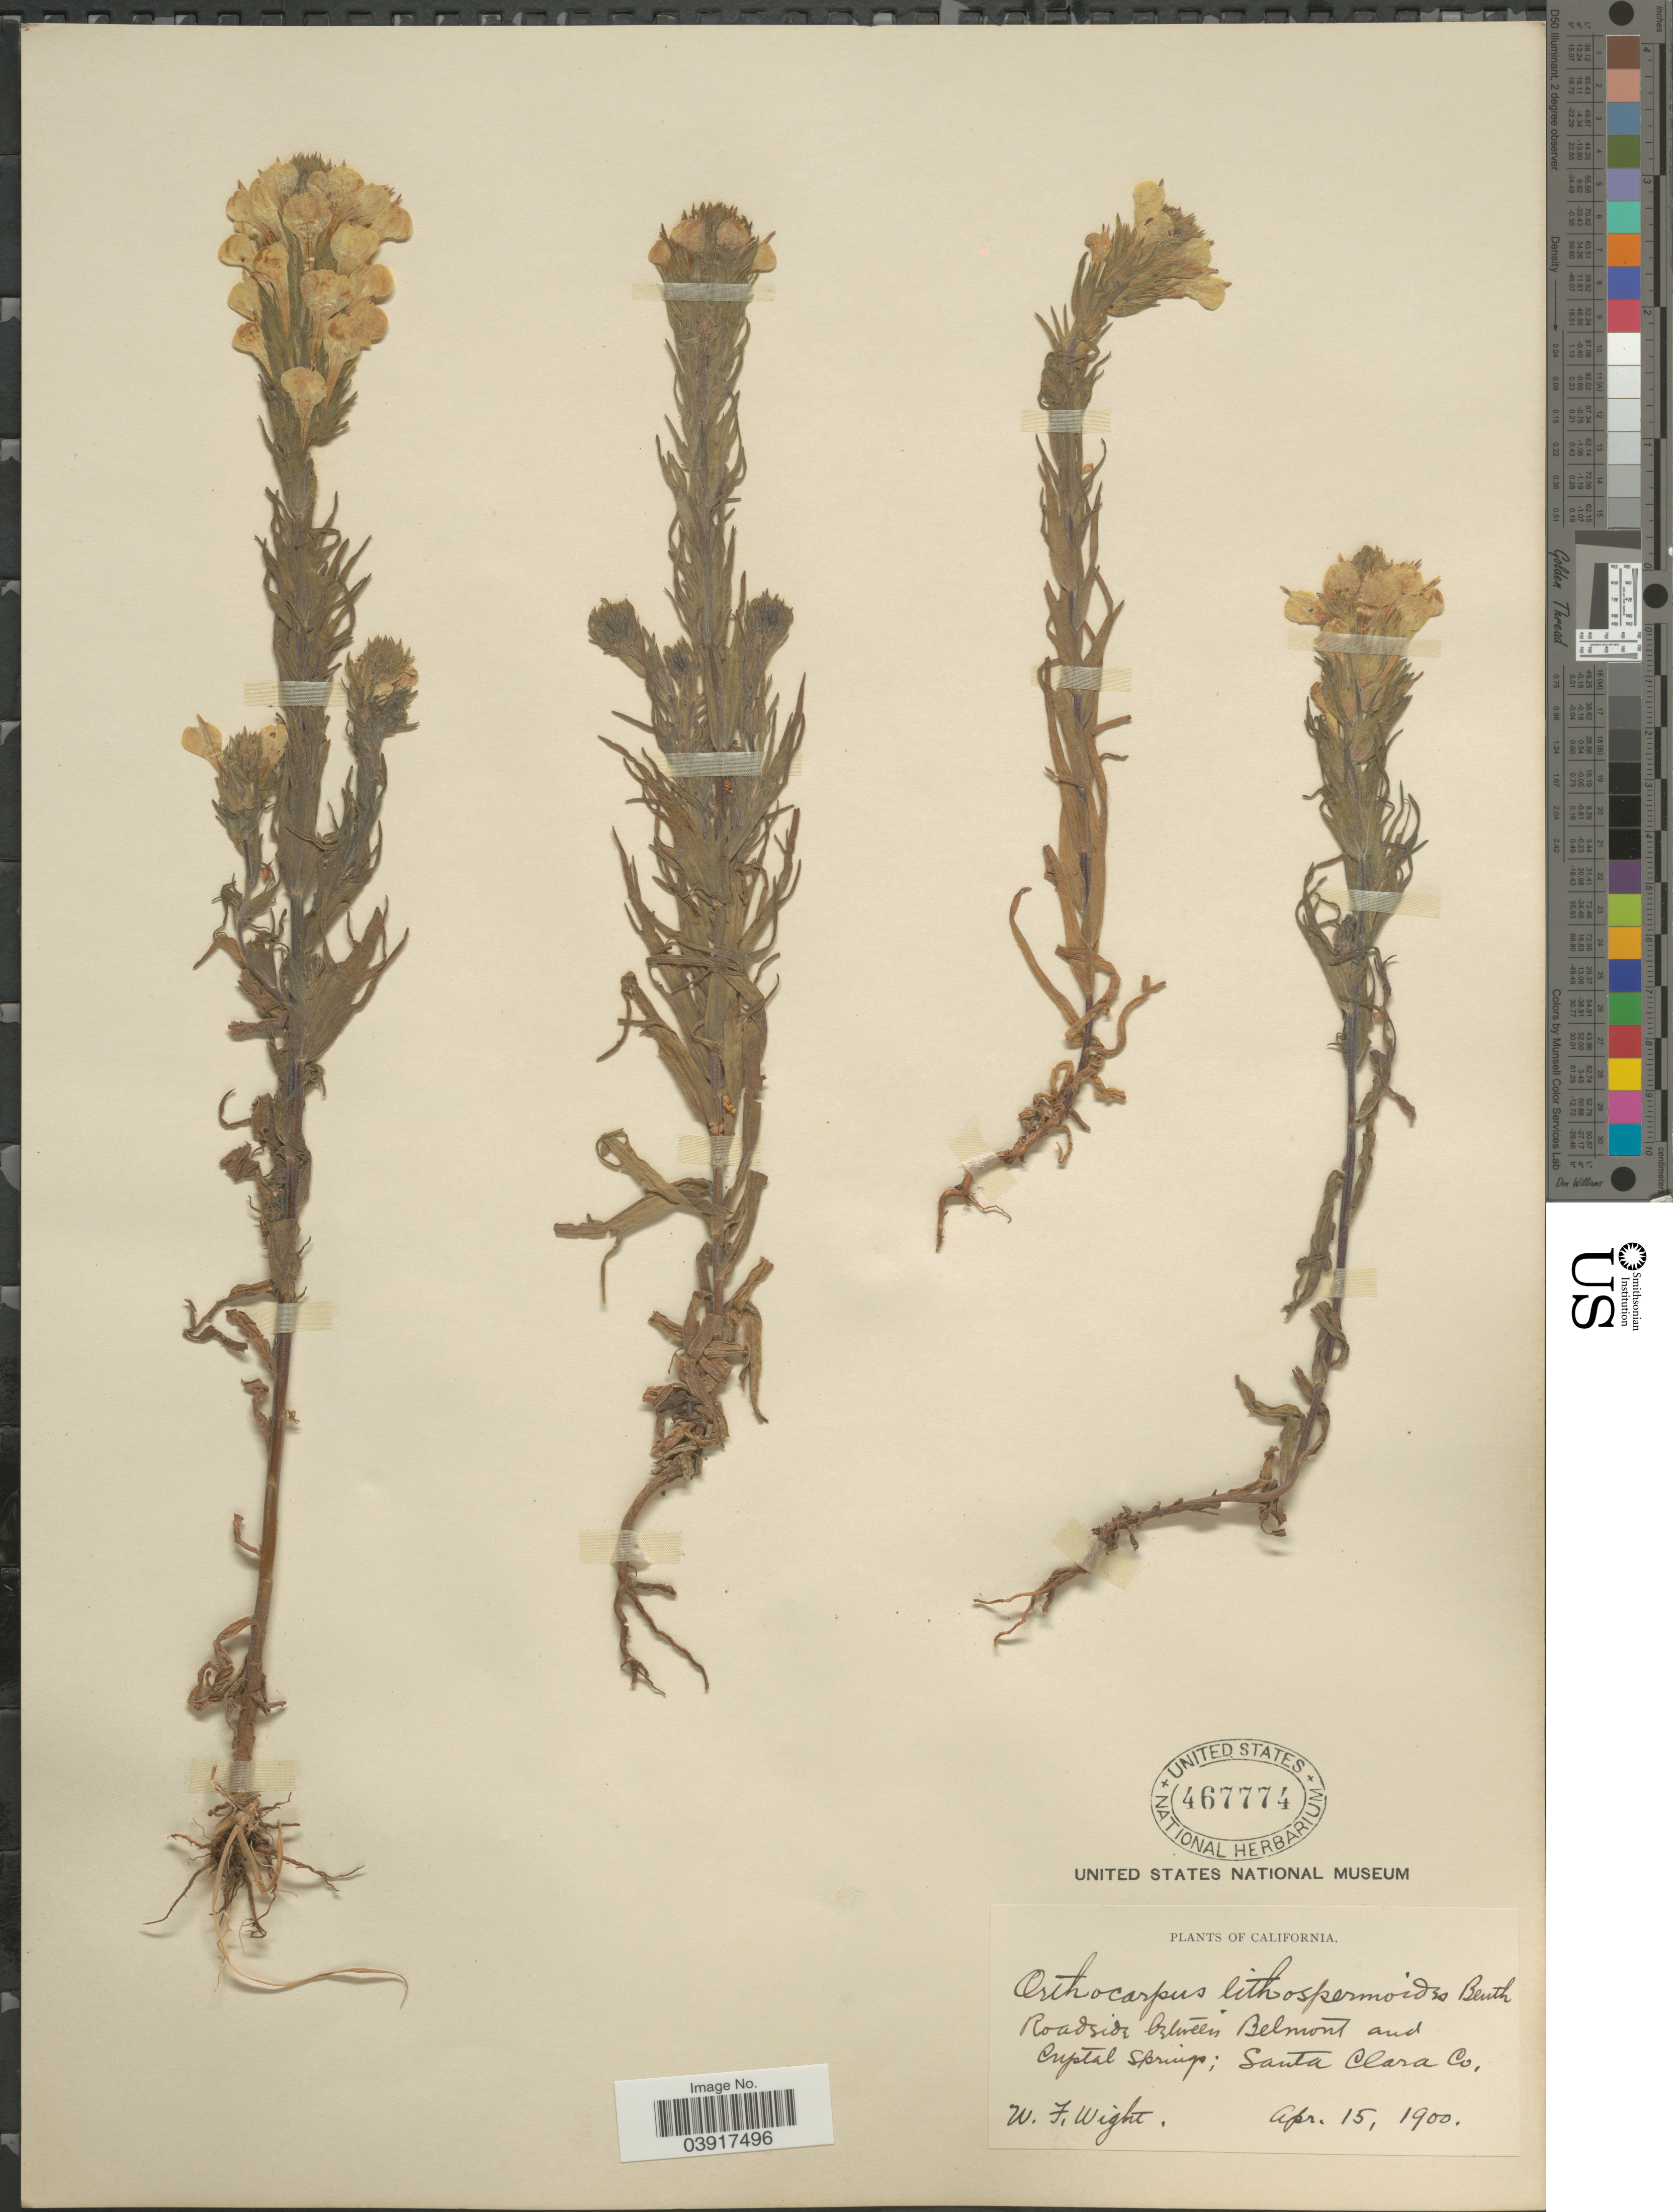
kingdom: Plantae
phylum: Tracheophyta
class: Magnoliopsida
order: Lamiales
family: Orobanchaceae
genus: Orthocarpus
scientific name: Orthocarpus lithospermoides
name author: Benth.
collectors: W. F. Wright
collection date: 1900-04-15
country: United States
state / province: California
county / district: Santa Clara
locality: Roadside between Belmont and Crystal Springs; Santa Clara Co.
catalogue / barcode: US 467774